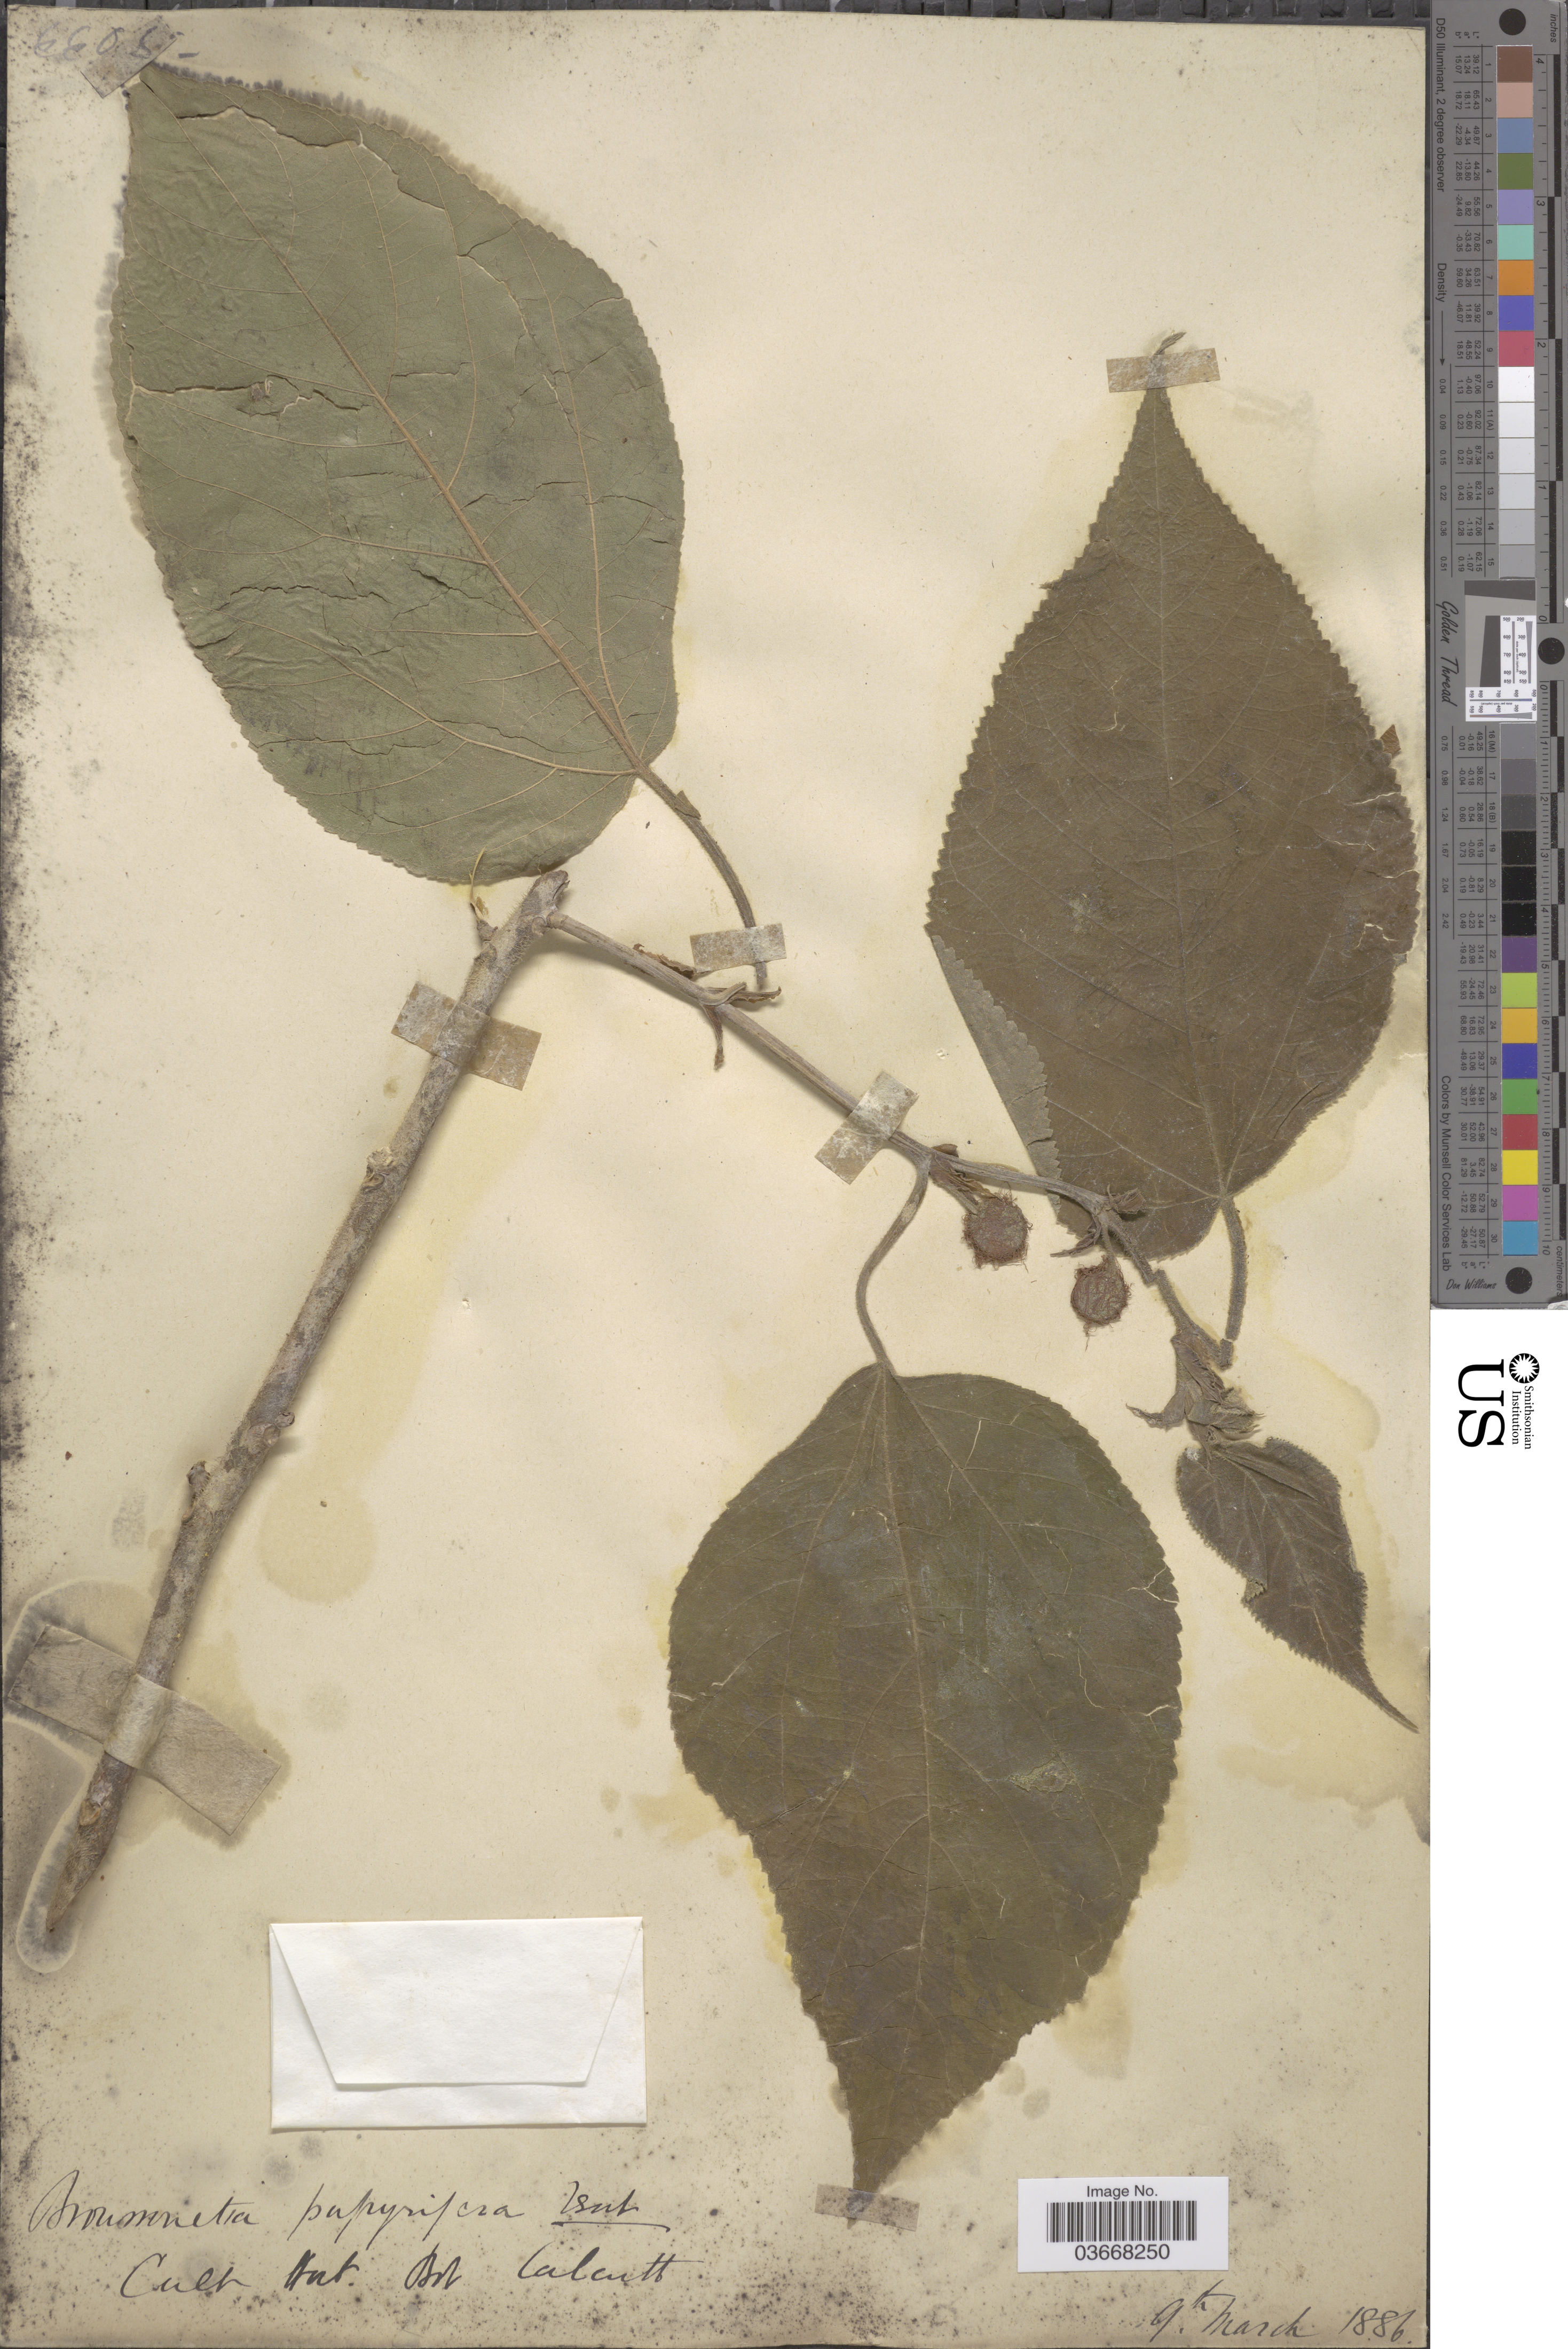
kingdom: Plantae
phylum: Tracheophyta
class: Magnoliopsida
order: Rosales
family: Moraceae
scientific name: Broussoneta papyrifera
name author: (L.) L'Hér. ex Vent.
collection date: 1886-03-09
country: India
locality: Cult Hort. Bot Calcutt.